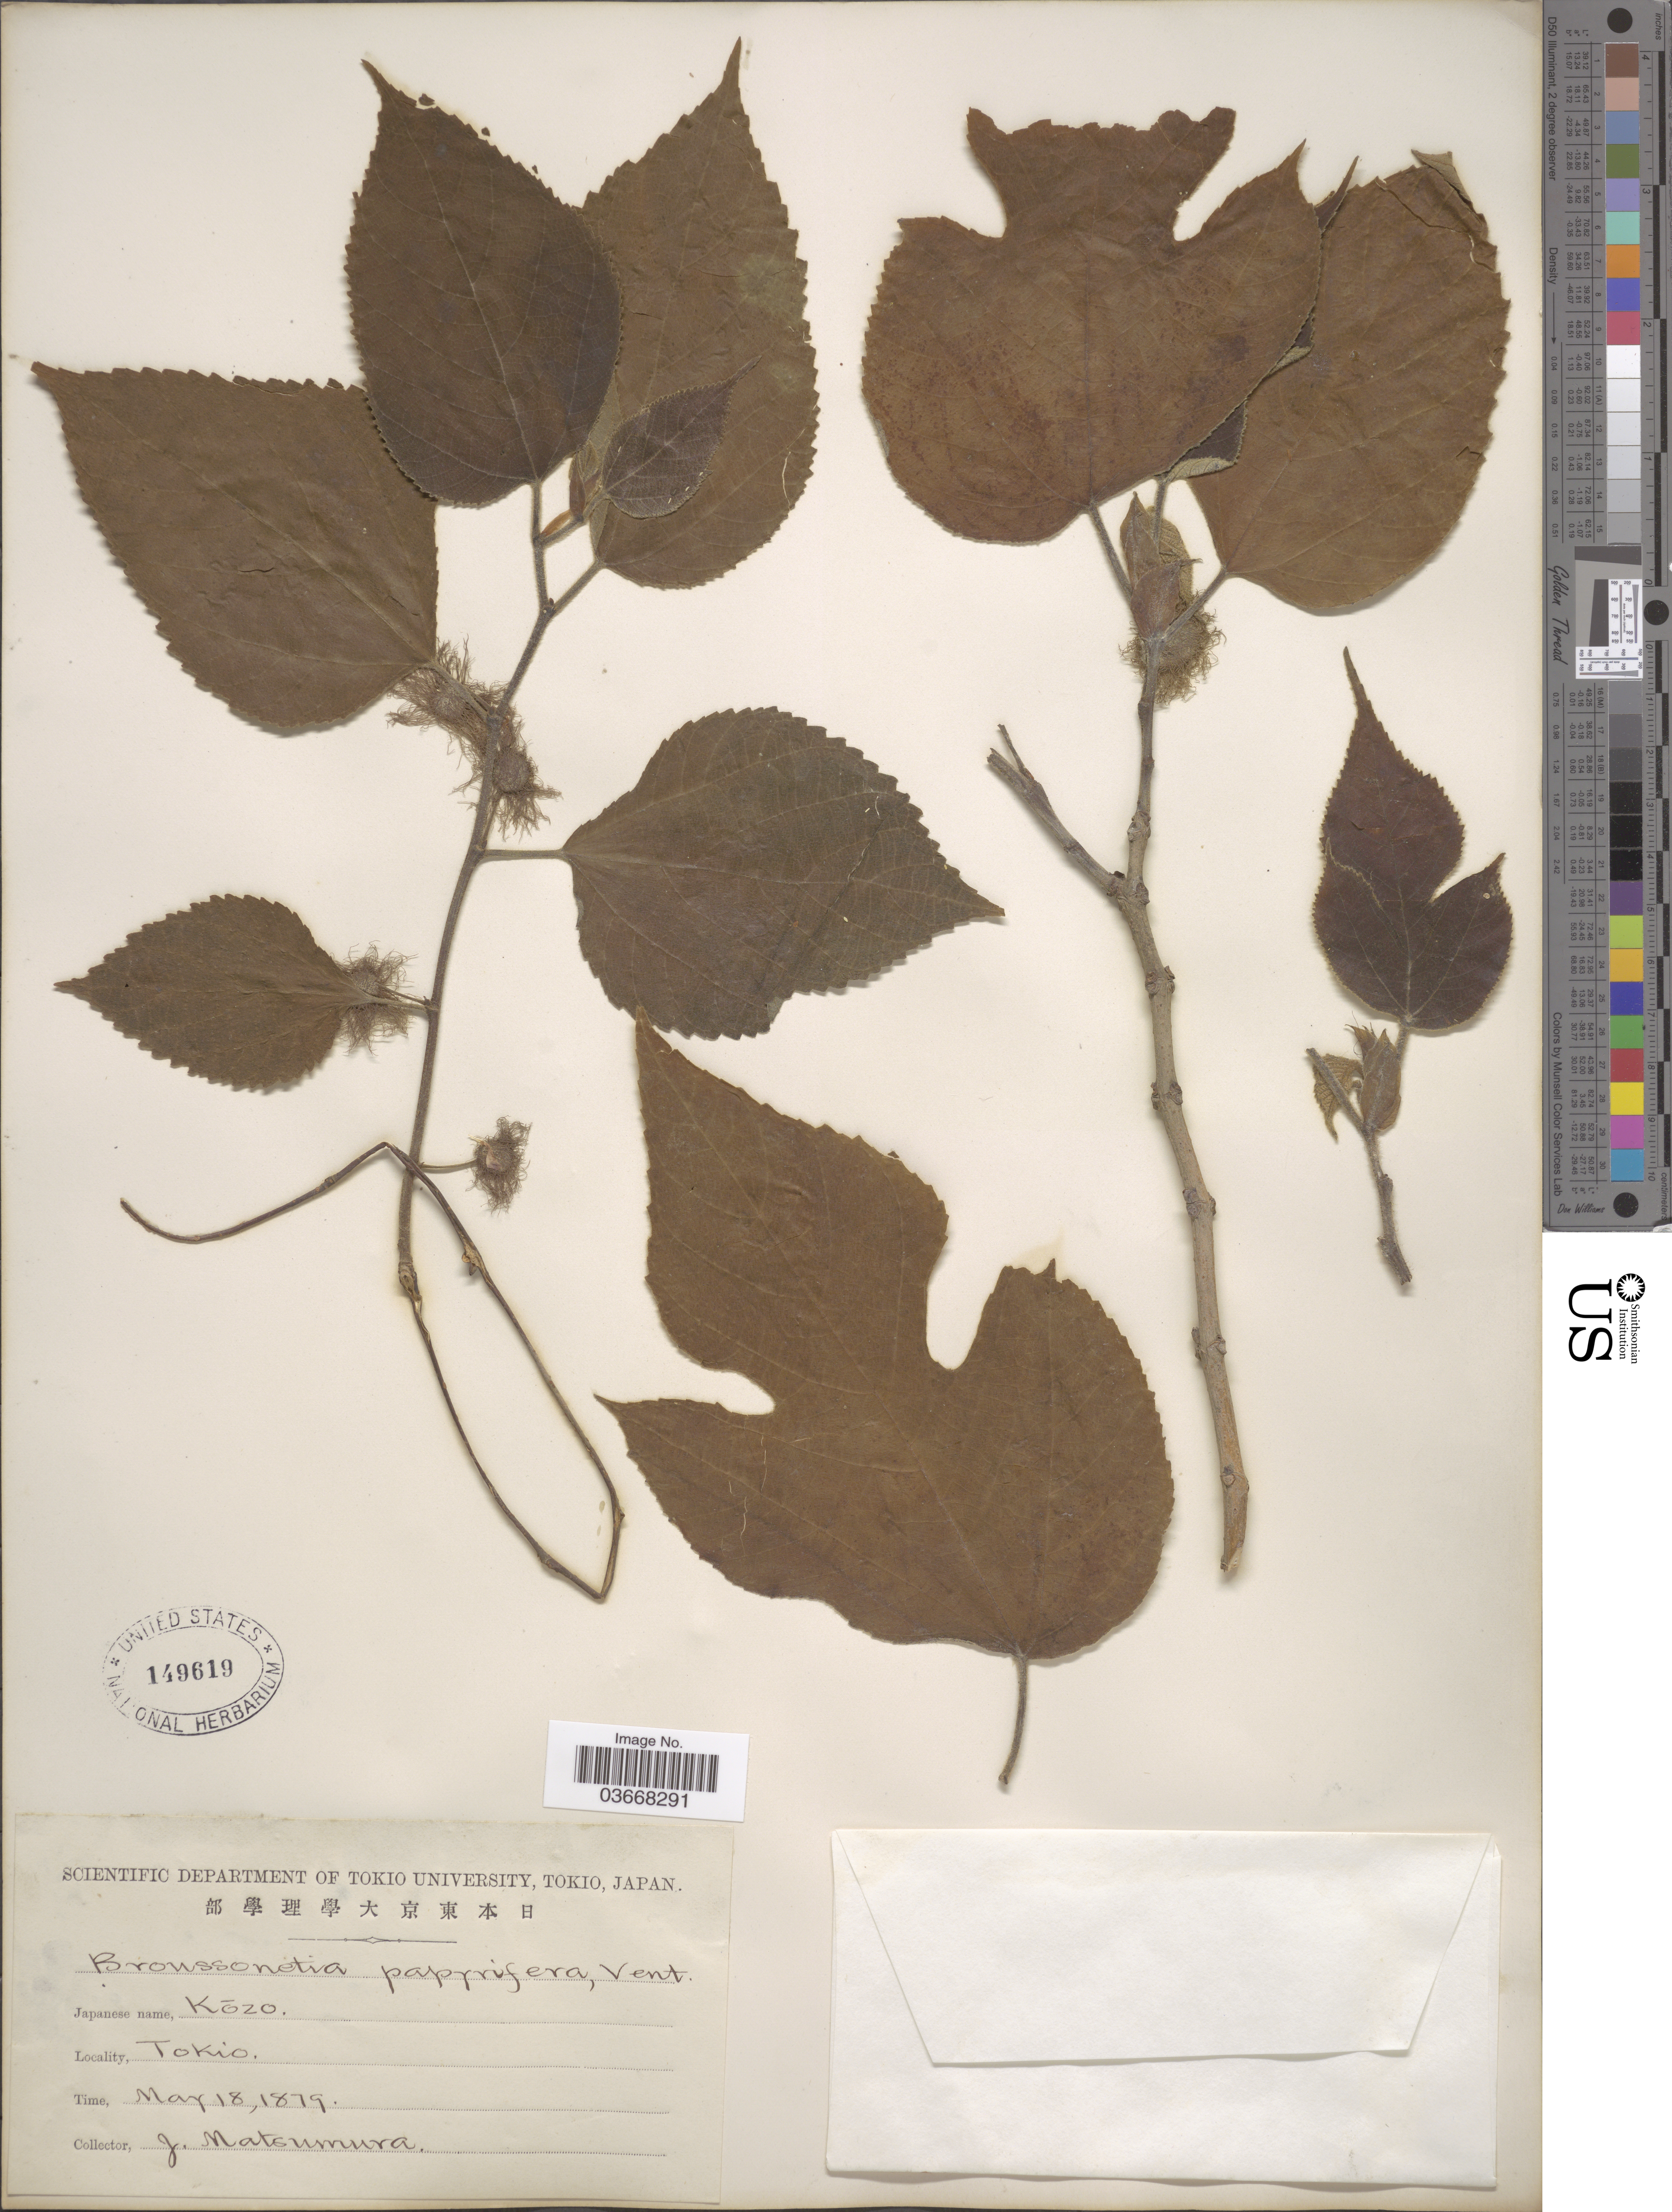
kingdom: Plantae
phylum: Tracheophyta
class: Magnoliopsida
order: Rosales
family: Moraceae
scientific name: Broussoneta papyrifera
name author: (L.) L'Hér. ex Vent.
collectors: J. Matsumura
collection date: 1879-05-18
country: Japan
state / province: Tokyo, Federal City of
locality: Tokio.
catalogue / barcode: US 149619